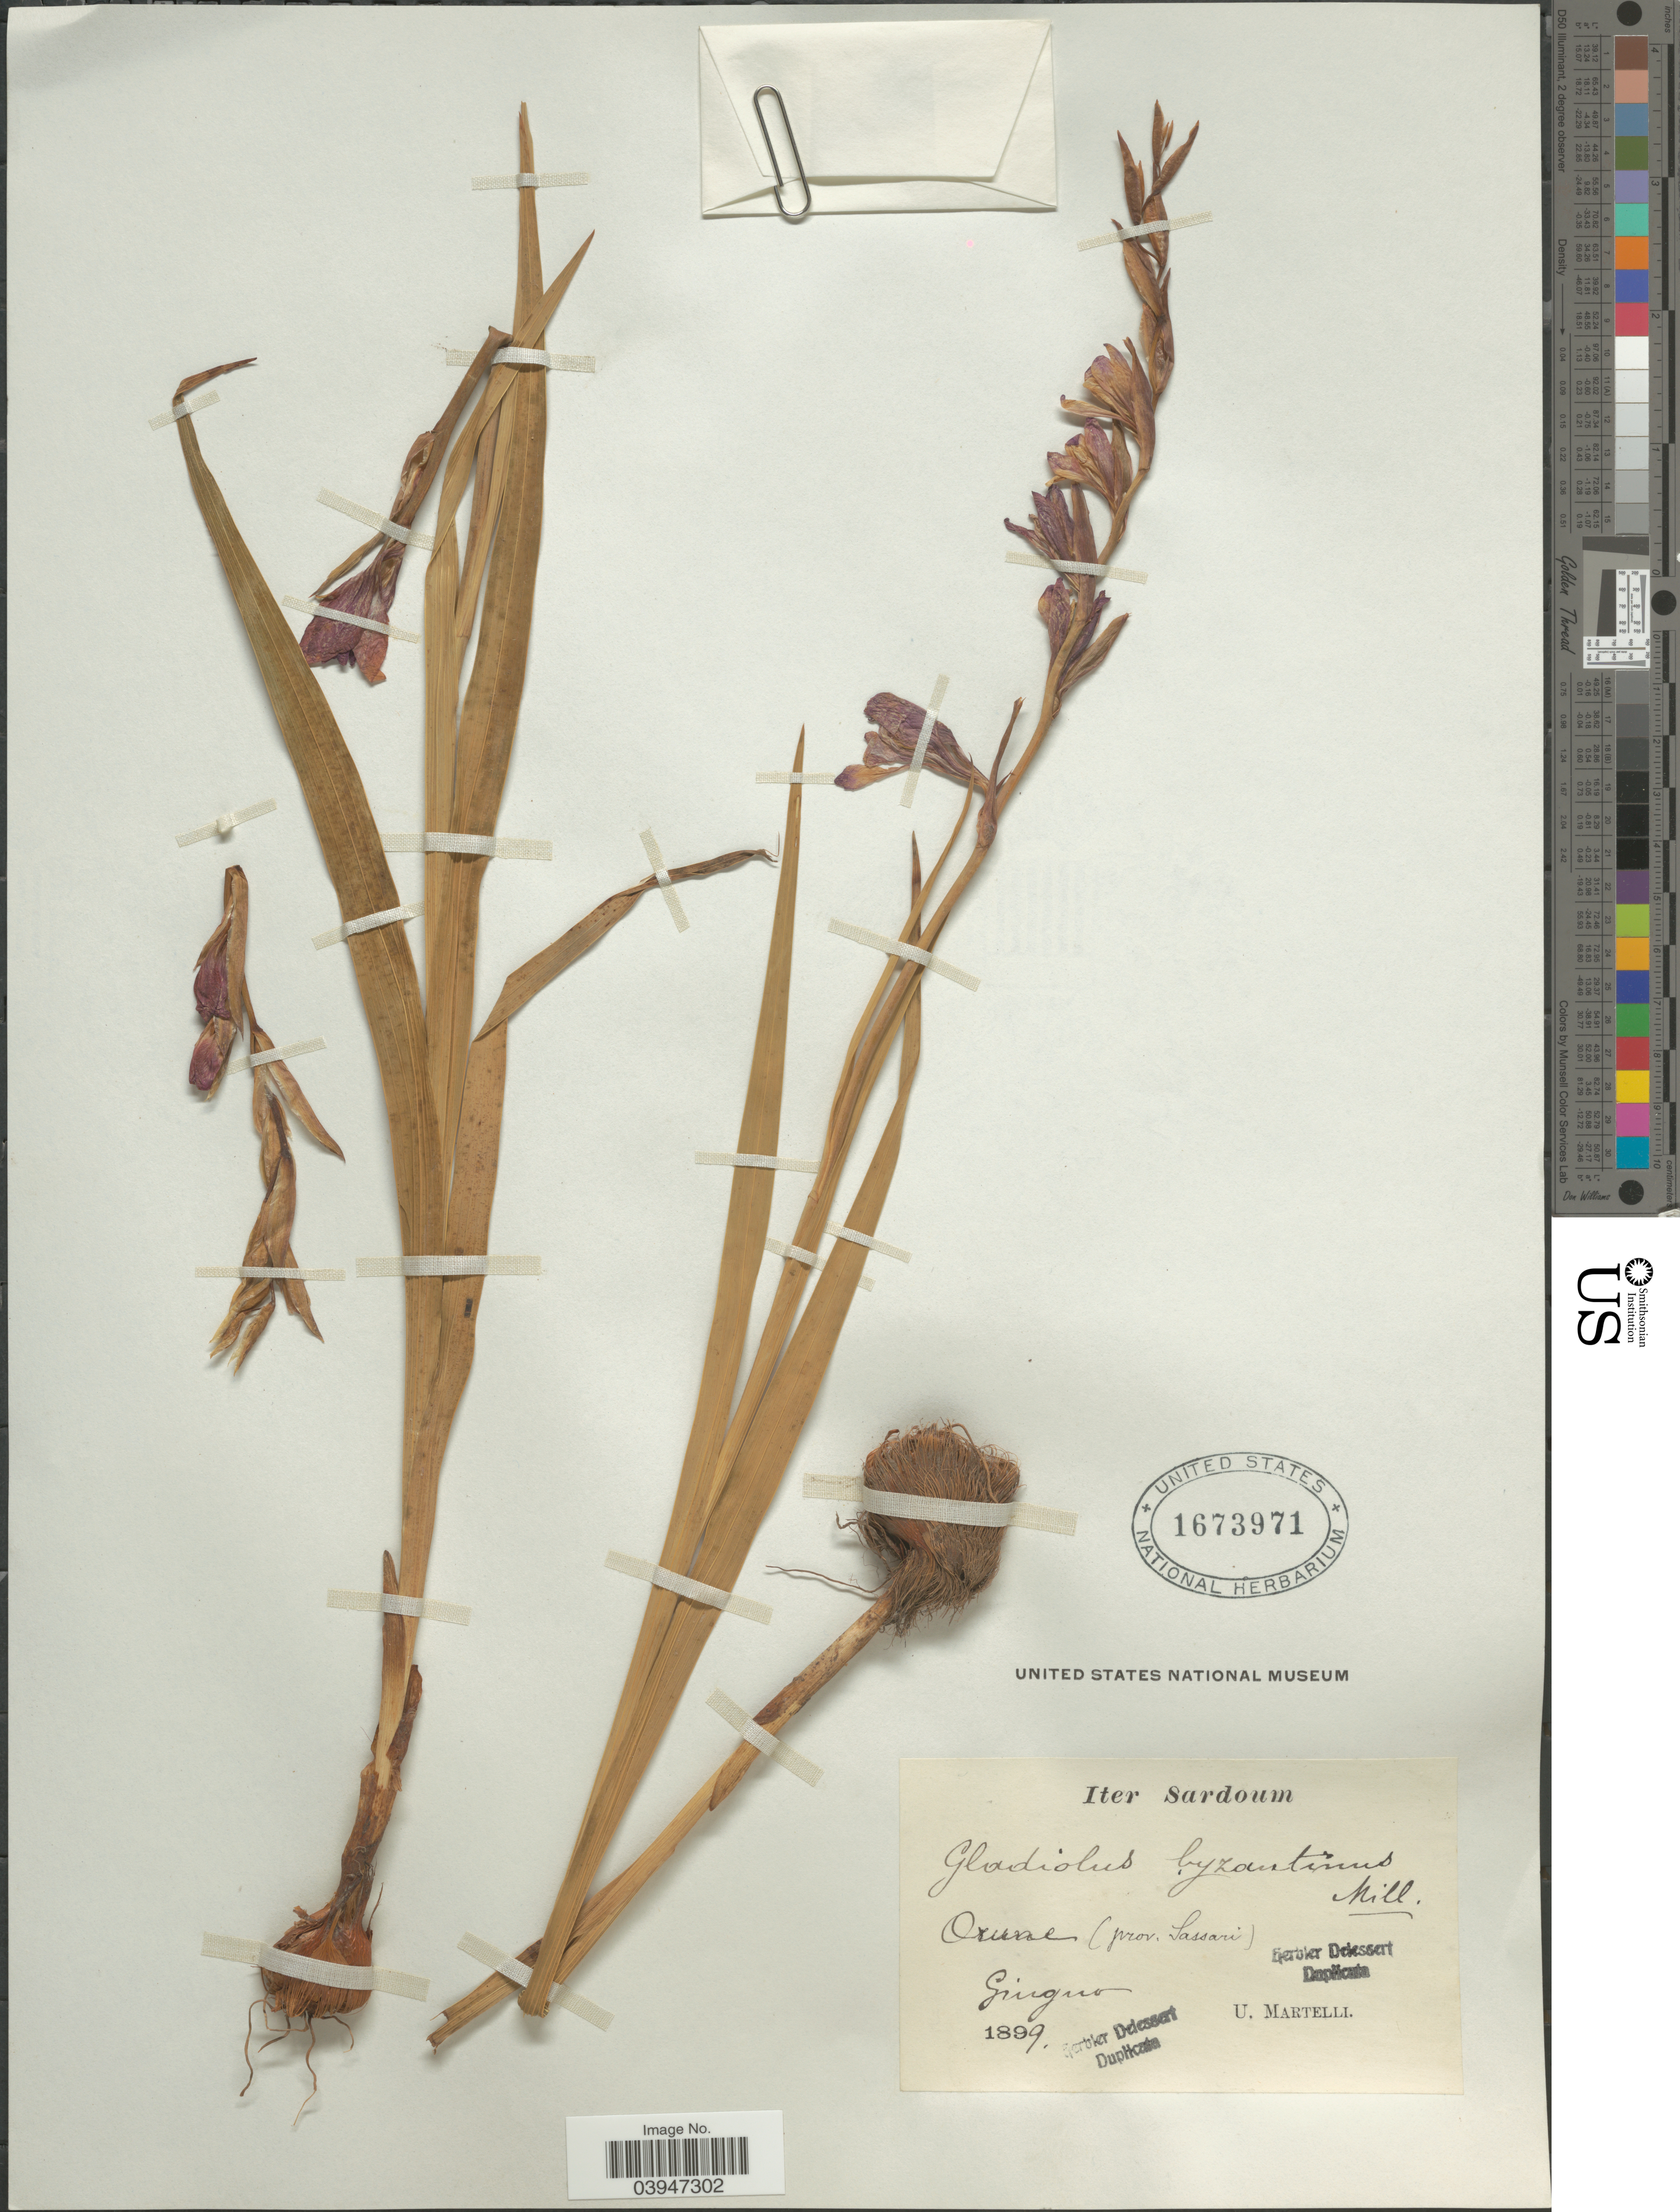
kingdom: Plantae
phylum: Tracheophyta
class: Liliopsida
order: Asparagales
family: Iridaceae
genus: Gladiolus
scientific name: Gladiolus byzantinus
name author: Mill.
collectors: U. Martelli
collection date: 1889-06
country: Italy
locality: Orune (prov. Sassari).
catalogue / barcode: US 1673971